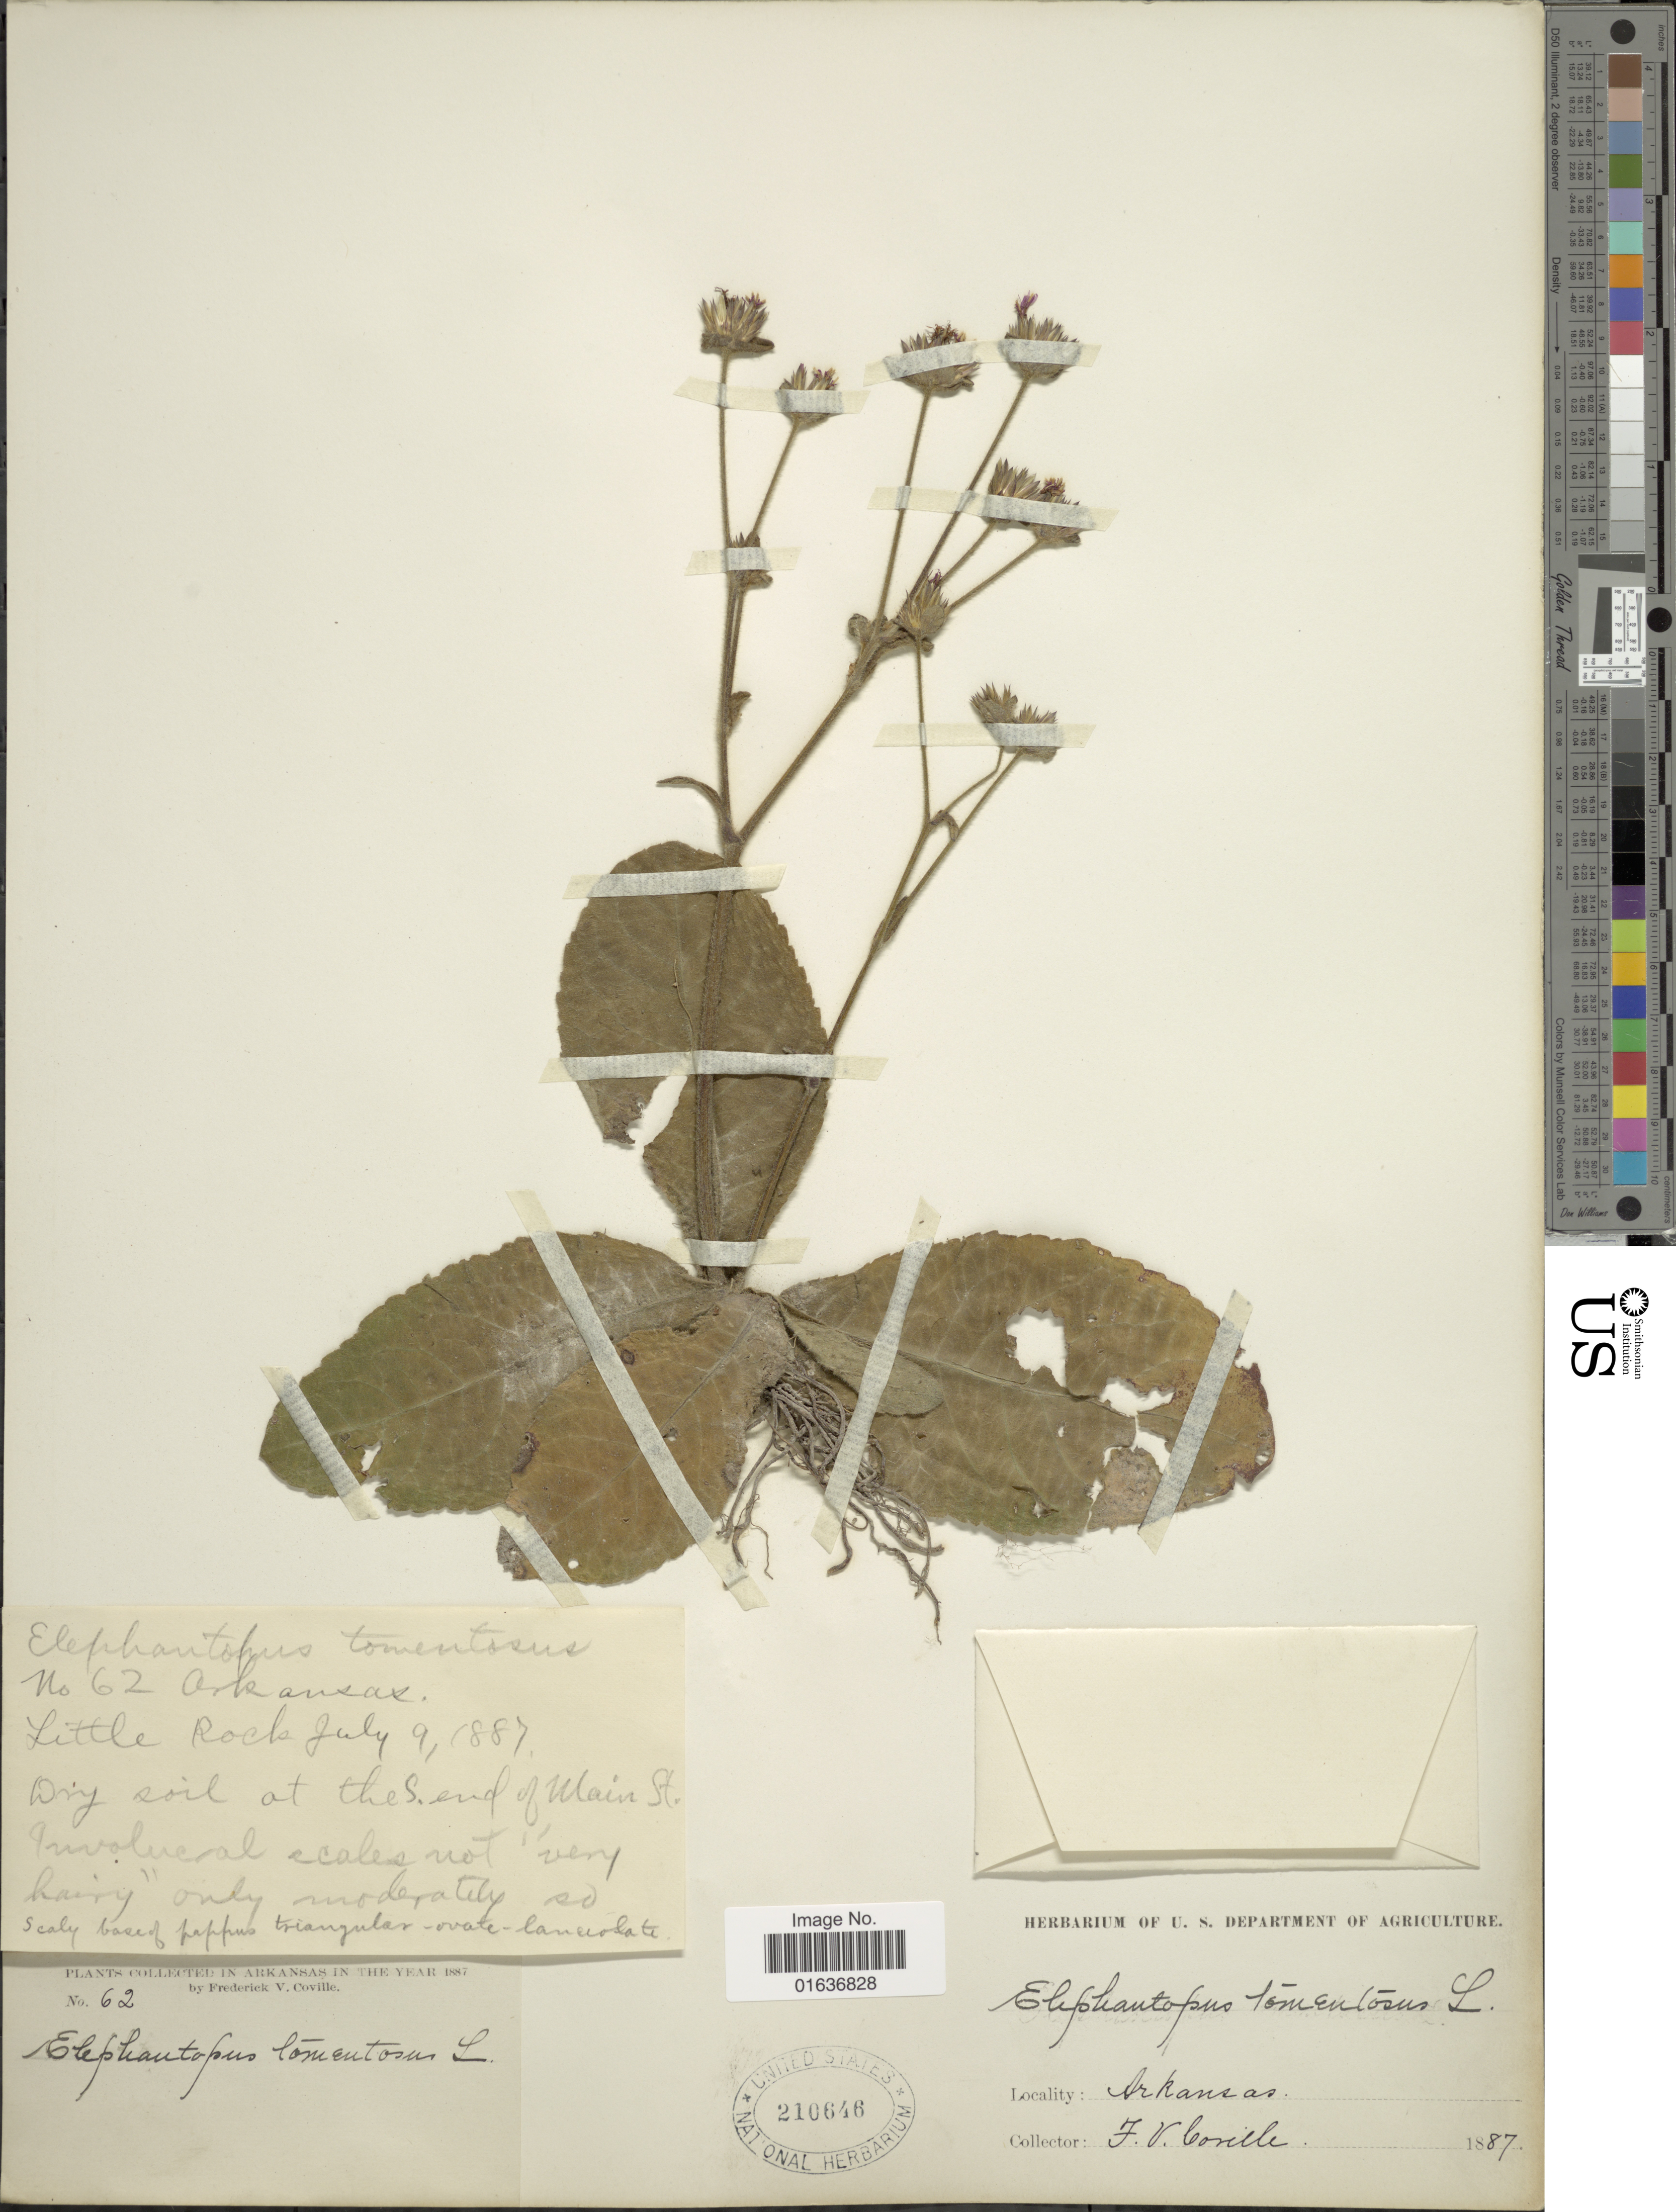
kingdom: Plantae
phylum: Tracheophyta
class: Magnoliopsida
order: Asterales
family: Asteraceae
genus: Elephantopus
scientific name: Elephantopus tomentosus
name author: L.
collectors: F. V. Coville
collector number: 62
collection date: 1887-07-09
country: United States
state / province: Arkansas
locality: Little Rock, Dry soil at the S end of Main St.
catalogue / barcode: US 210646